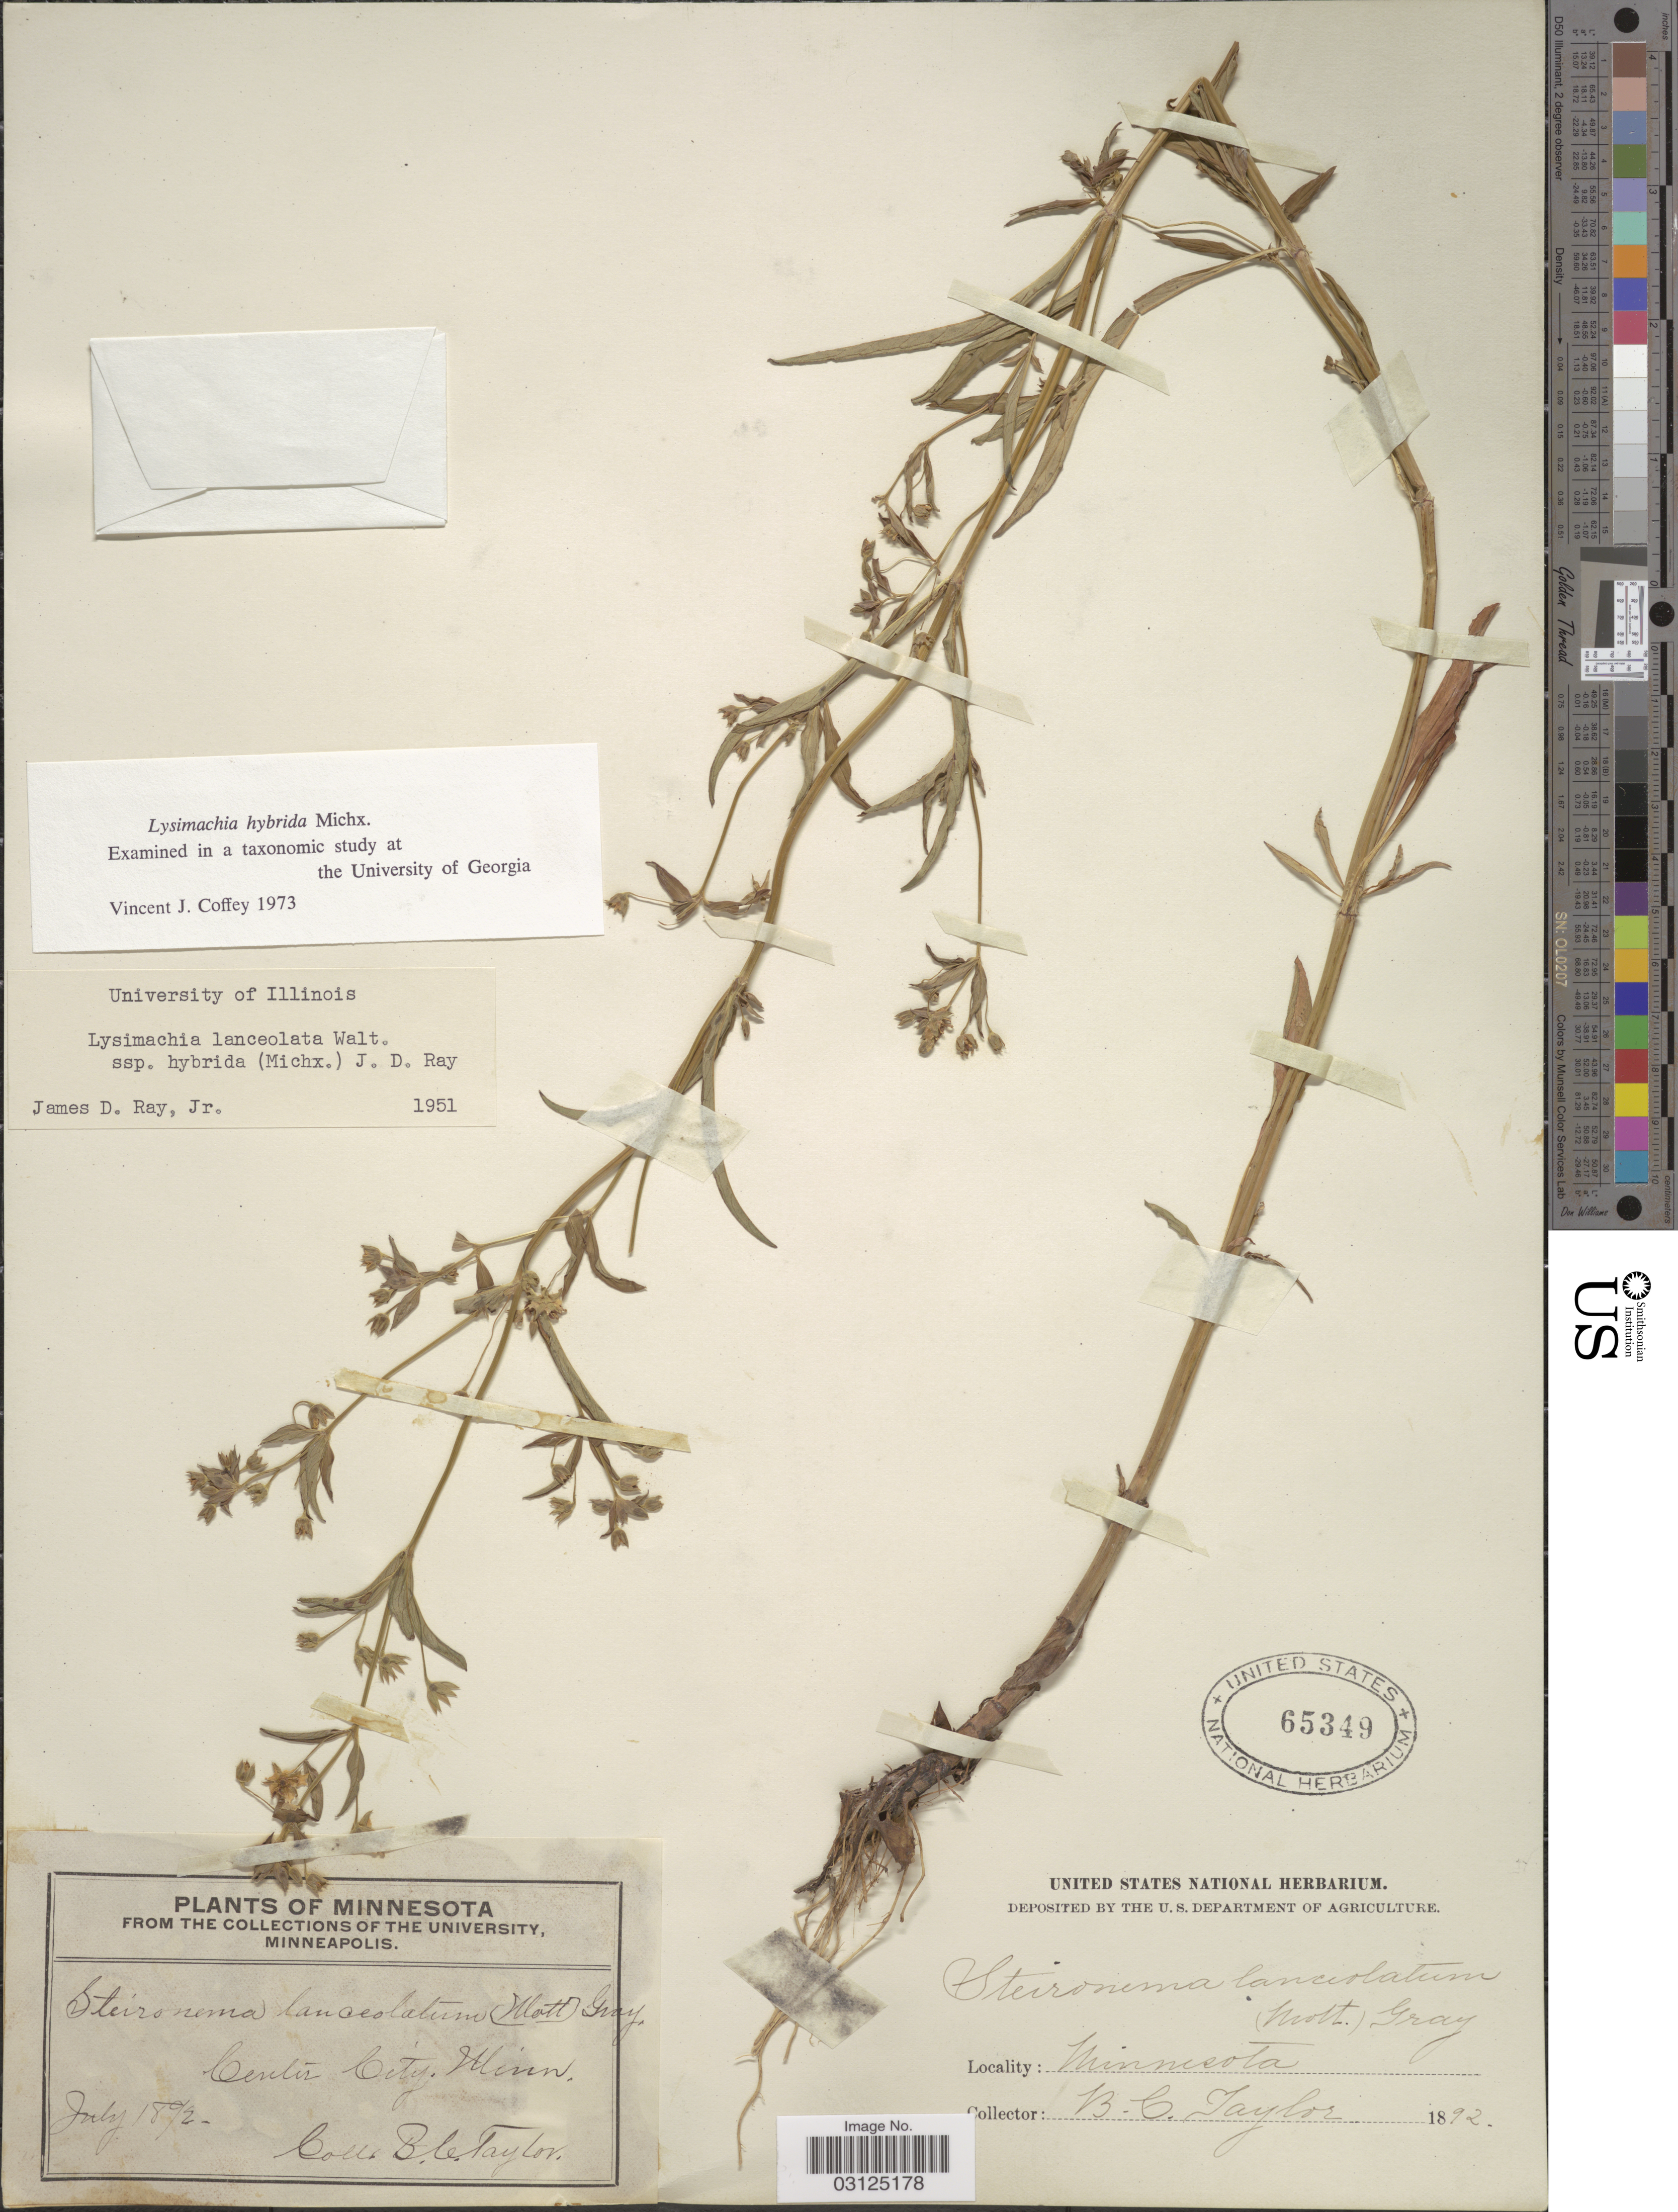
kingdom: Plantae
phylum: Tracheophyta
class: Magnoliopsida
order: Ericales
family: Primulaceae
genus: Lysimachia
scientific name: Lysimachia hybrida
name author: Michx.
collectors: B. C. Taylor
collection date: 1892-07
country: United States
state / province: Minnesota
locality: Center City.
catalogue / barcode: US 65349